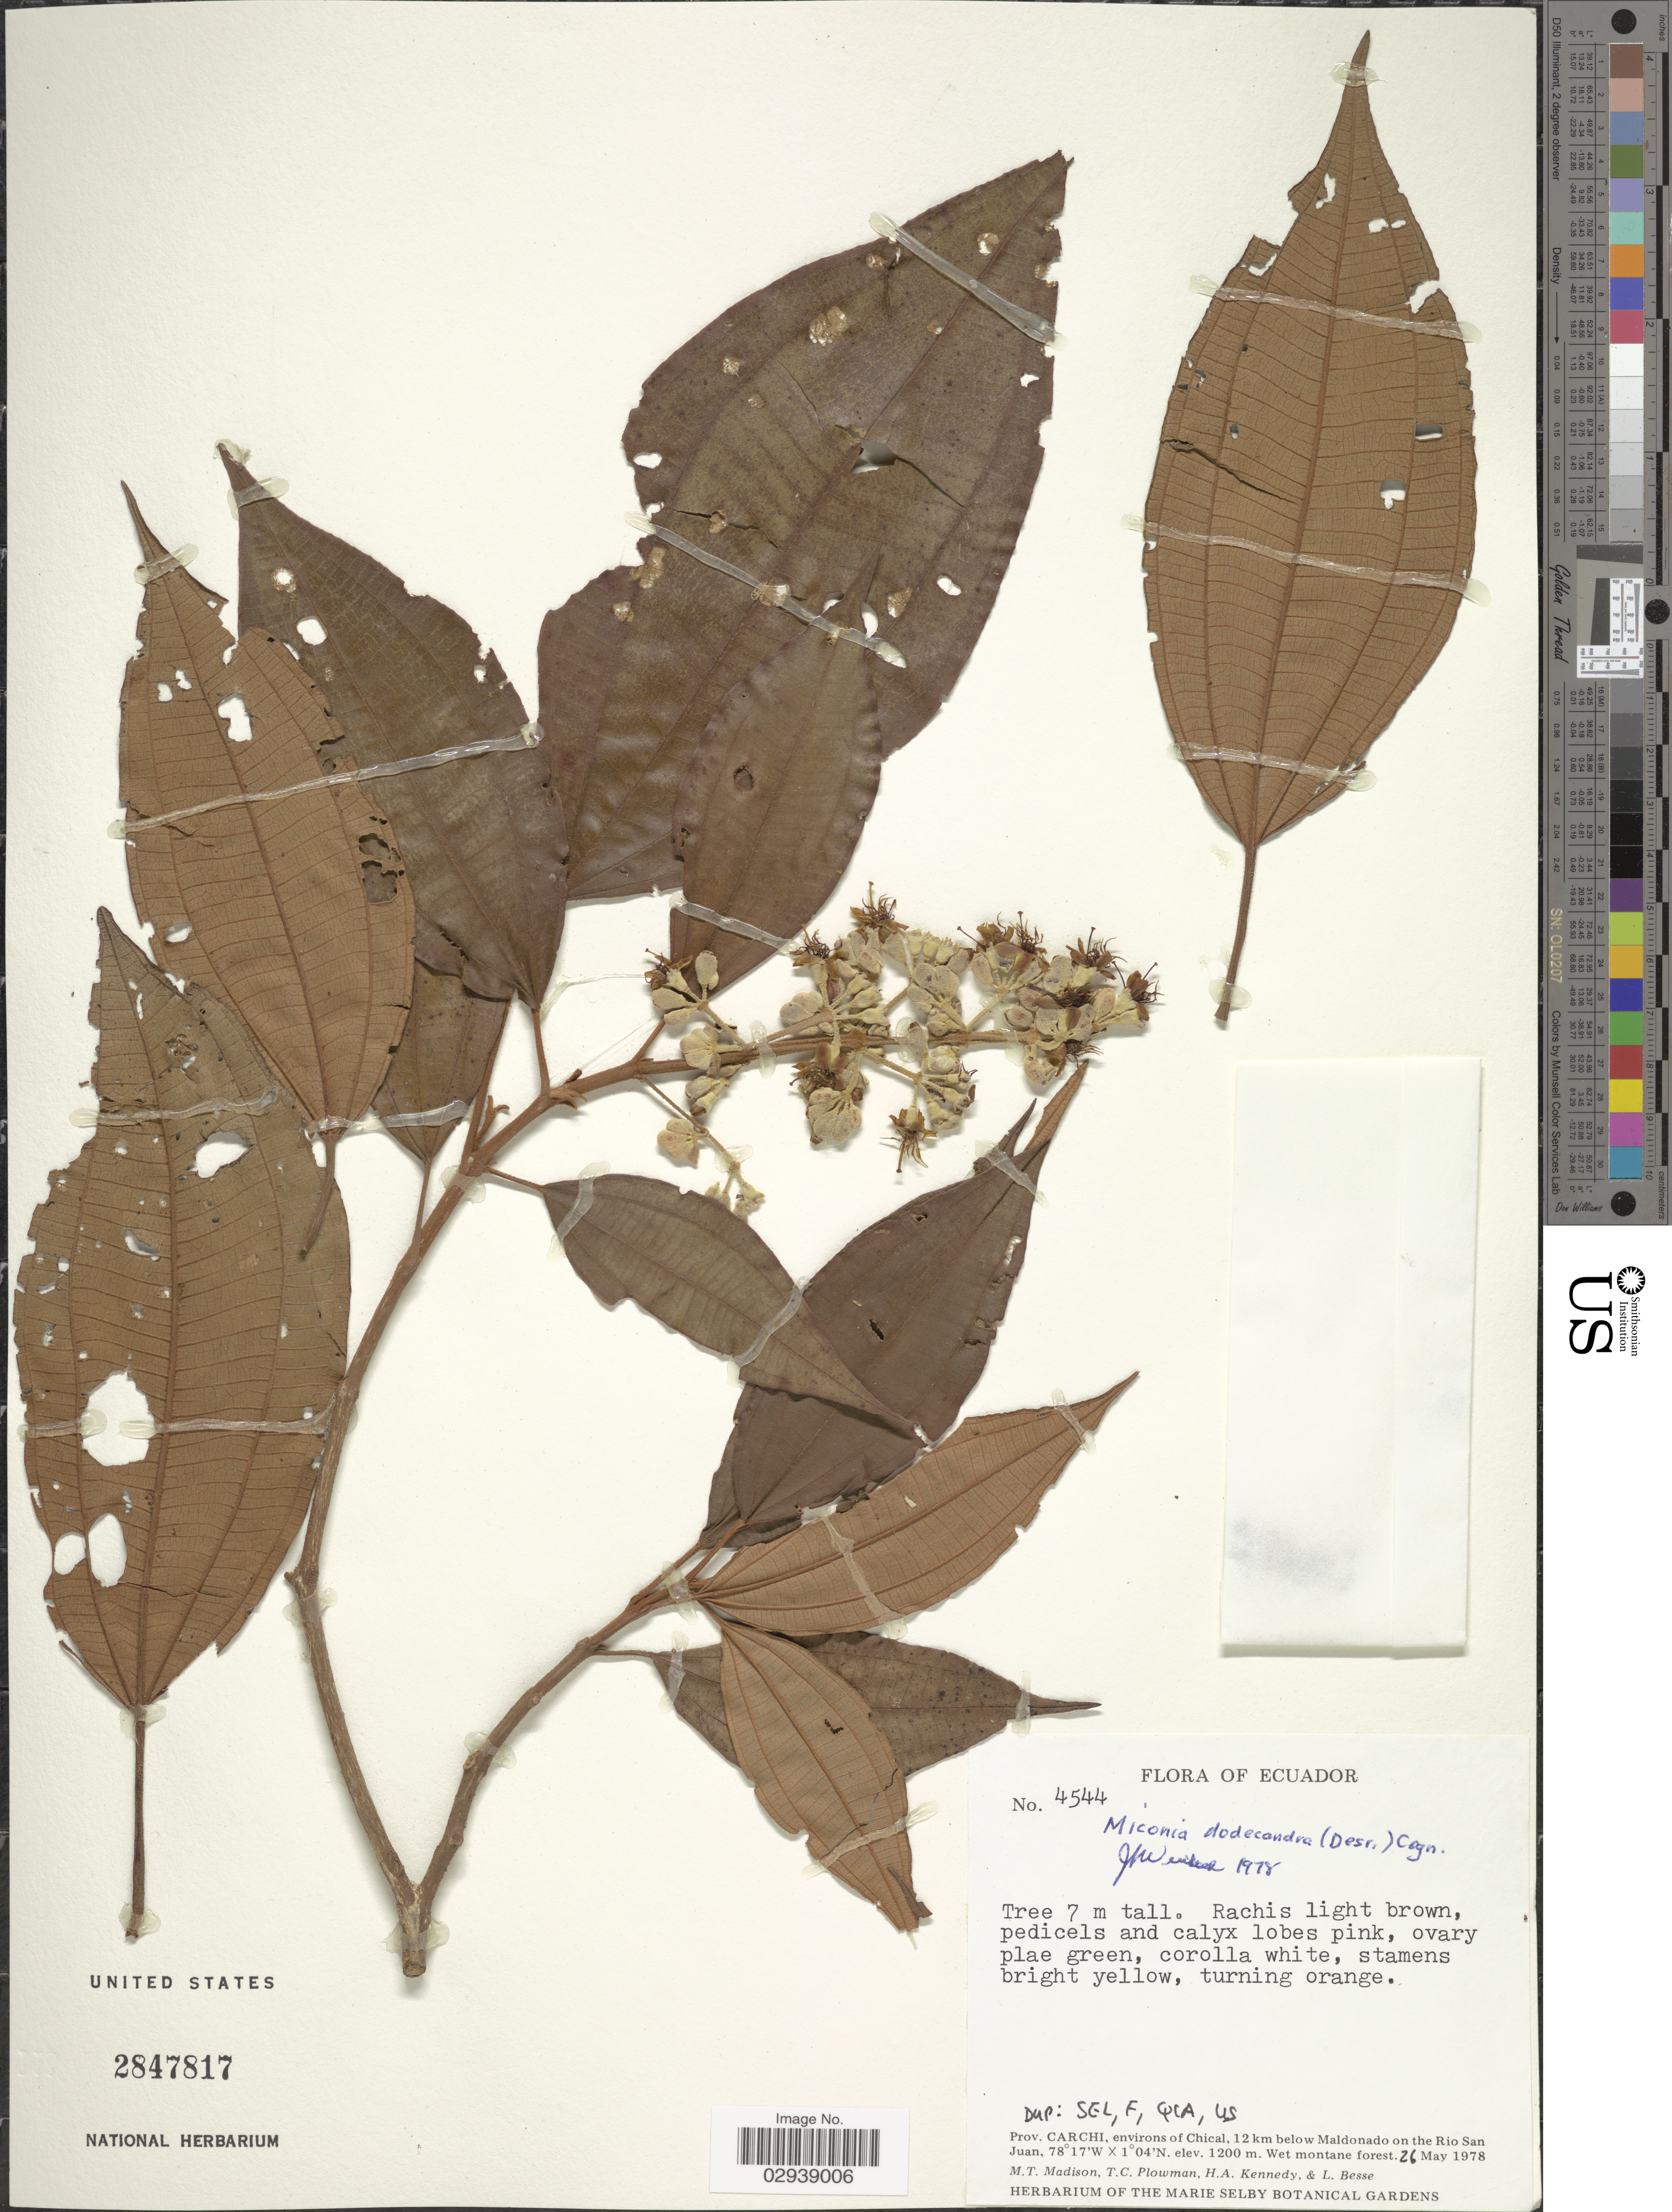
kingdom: Plantae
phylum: Tracheophyta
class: Magnoliopsida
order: Myrtales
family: Melastomataceae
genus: Miconia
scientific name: Miconia dodecandra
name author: Cogn.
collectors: M. T. Madison, T. Plowman, H. Kennedy & L. Besse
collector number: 4544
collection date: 1978-05-26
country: Ecuador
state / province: Carchi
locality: Environs of Chical, 12 km below Maldonado on the Rio San Juan.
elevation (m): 1200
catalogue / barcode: US 2847817